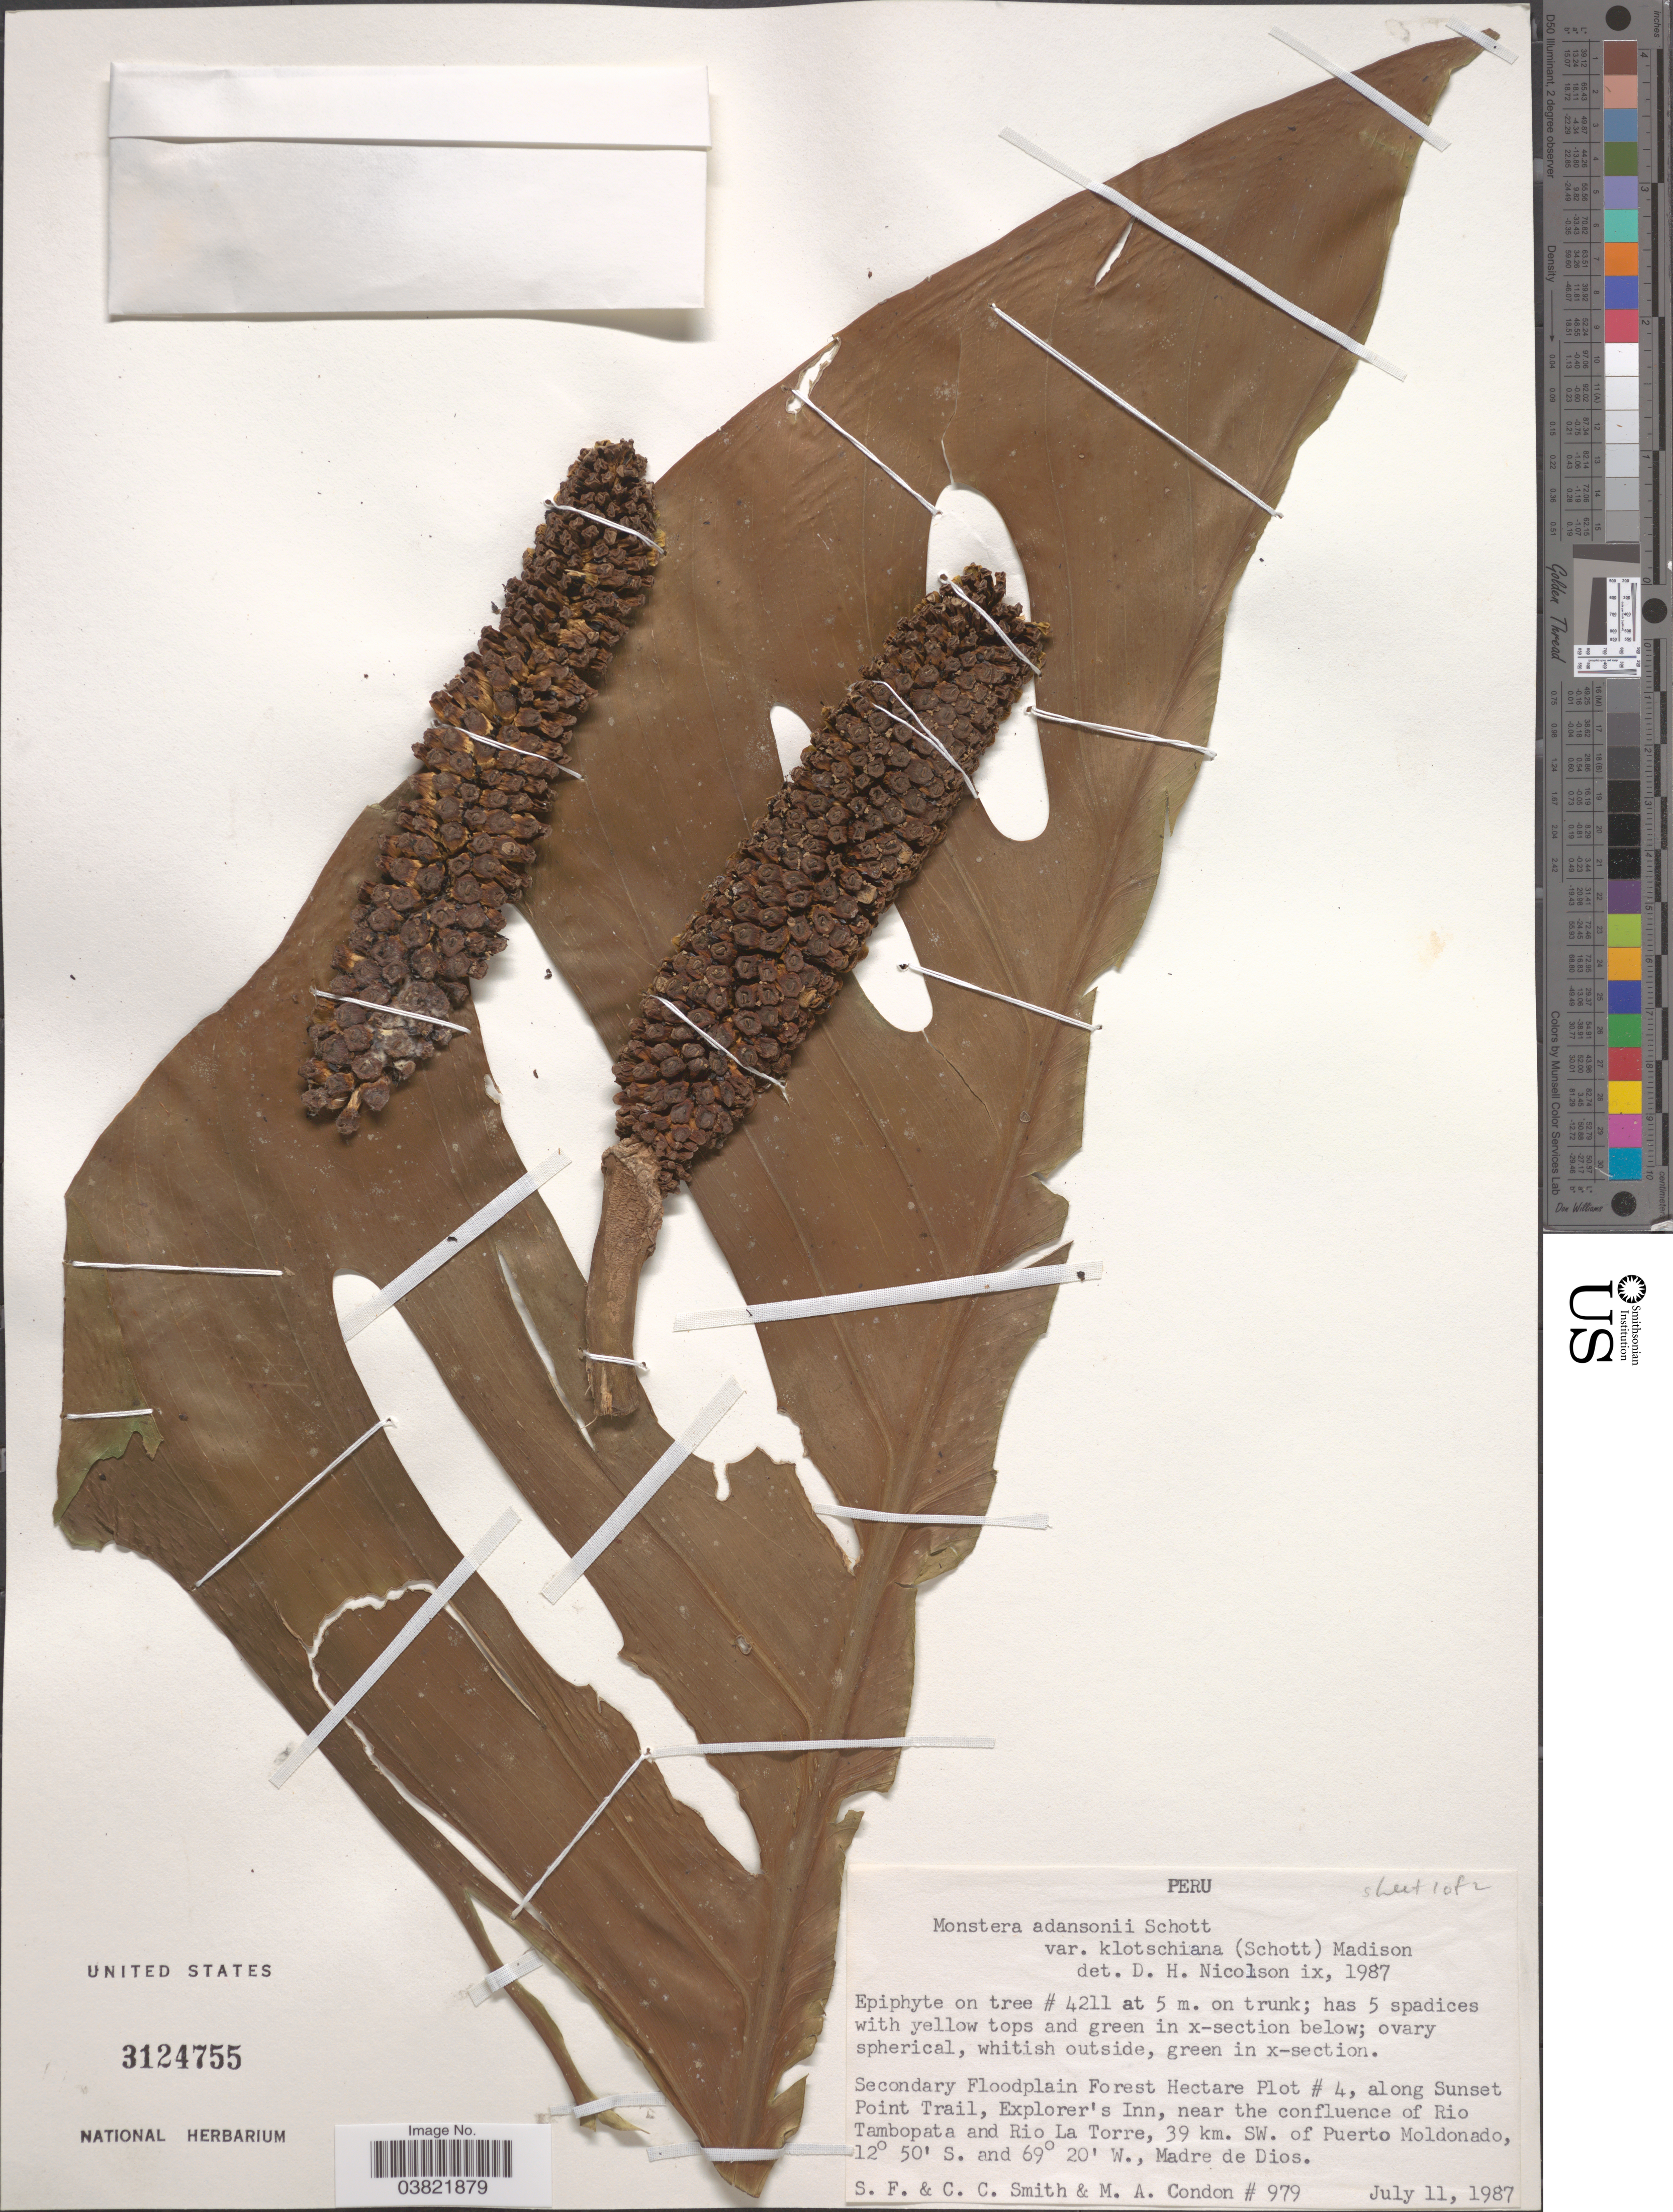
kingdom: Plantae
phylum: Tracheophyta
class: Liliopsida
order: Alismatales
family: Araceae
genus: Monstera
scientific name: Monstera adansonii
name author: Schott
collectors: S.F. Smith, C. C. Smith & M. Condon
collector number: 979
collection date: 1987-07-11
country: Peru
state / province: Madre de Dios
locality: Secondary Floodplain Forest Hectare Plot # 4, along Sunset Point Trail, Explorer's Inn, near the confluence of Rio Tambopata and Rio La Torre, 39 km. SW. of Puerto Moldonado.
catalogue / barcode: US 3124755